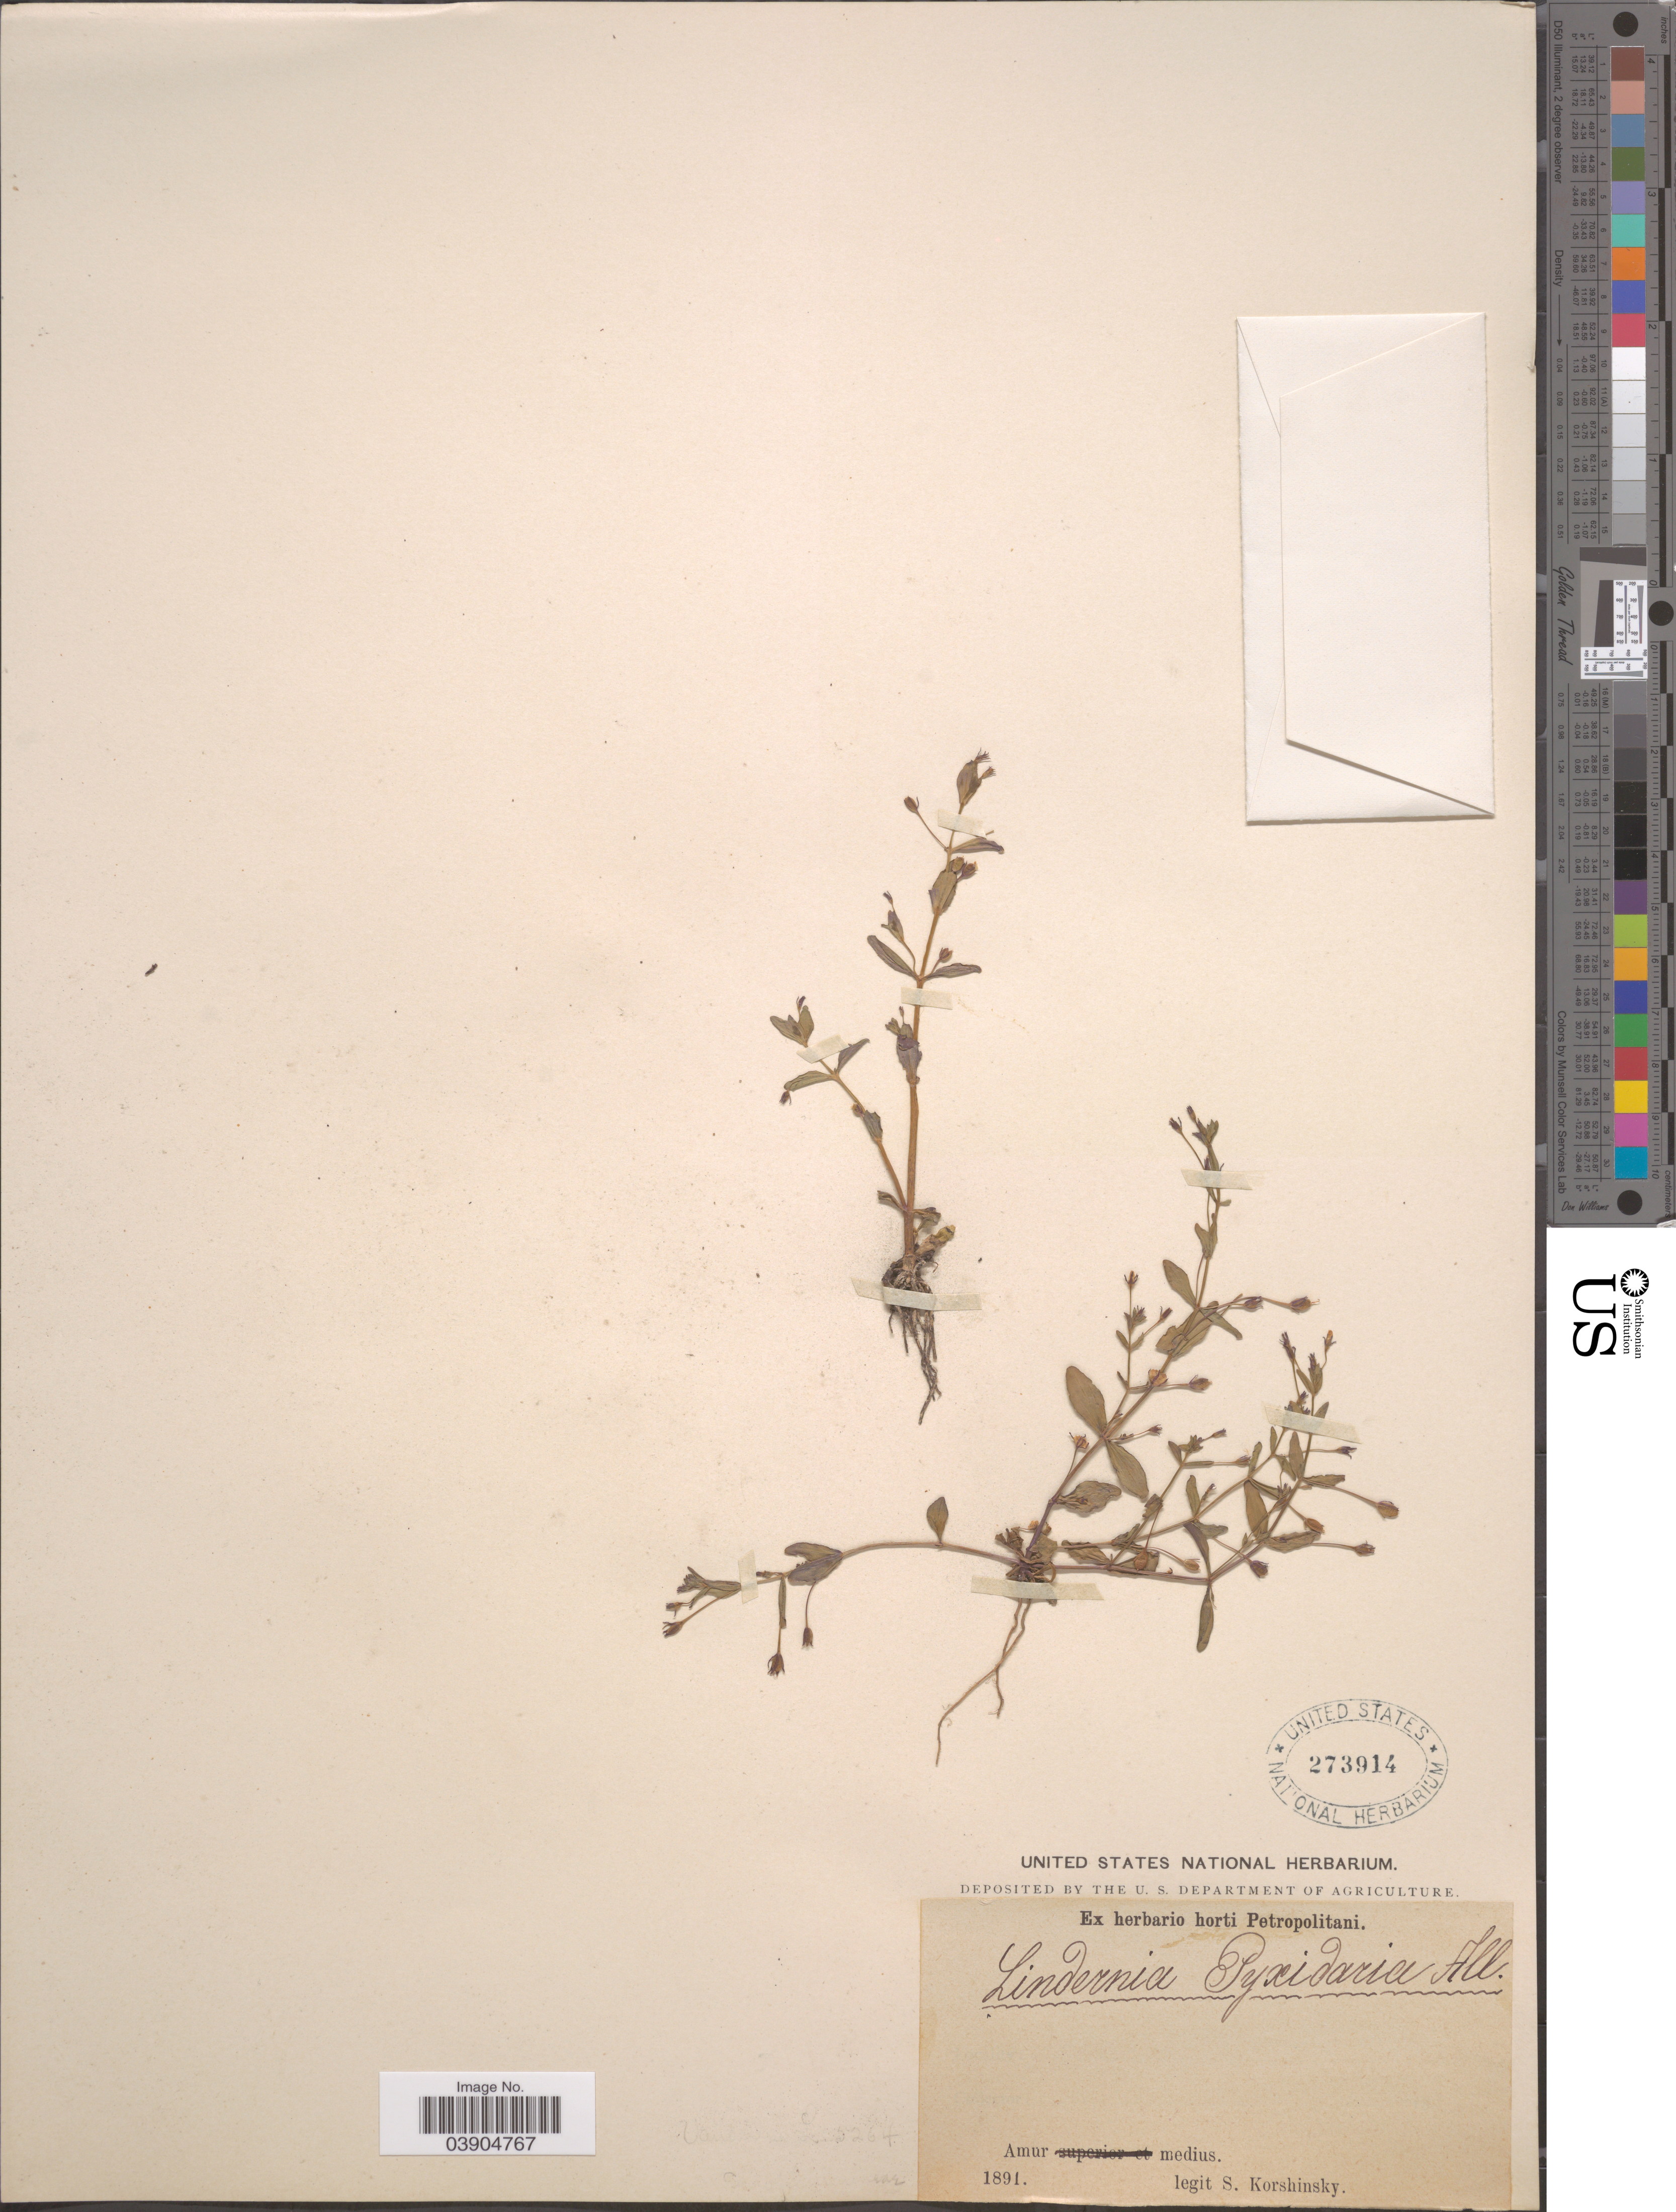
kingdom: Plantae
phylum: Tracheophyta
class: Magnoliopsida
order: Lamiales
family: Linderniaceae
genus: Lindernia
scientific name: Lindernia procumbens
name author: (Krock.) Philcox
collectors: S. I. Korshinsky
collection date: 1891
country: Russian Federation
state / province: Amur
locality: Amur medius.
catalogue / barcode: US 273914